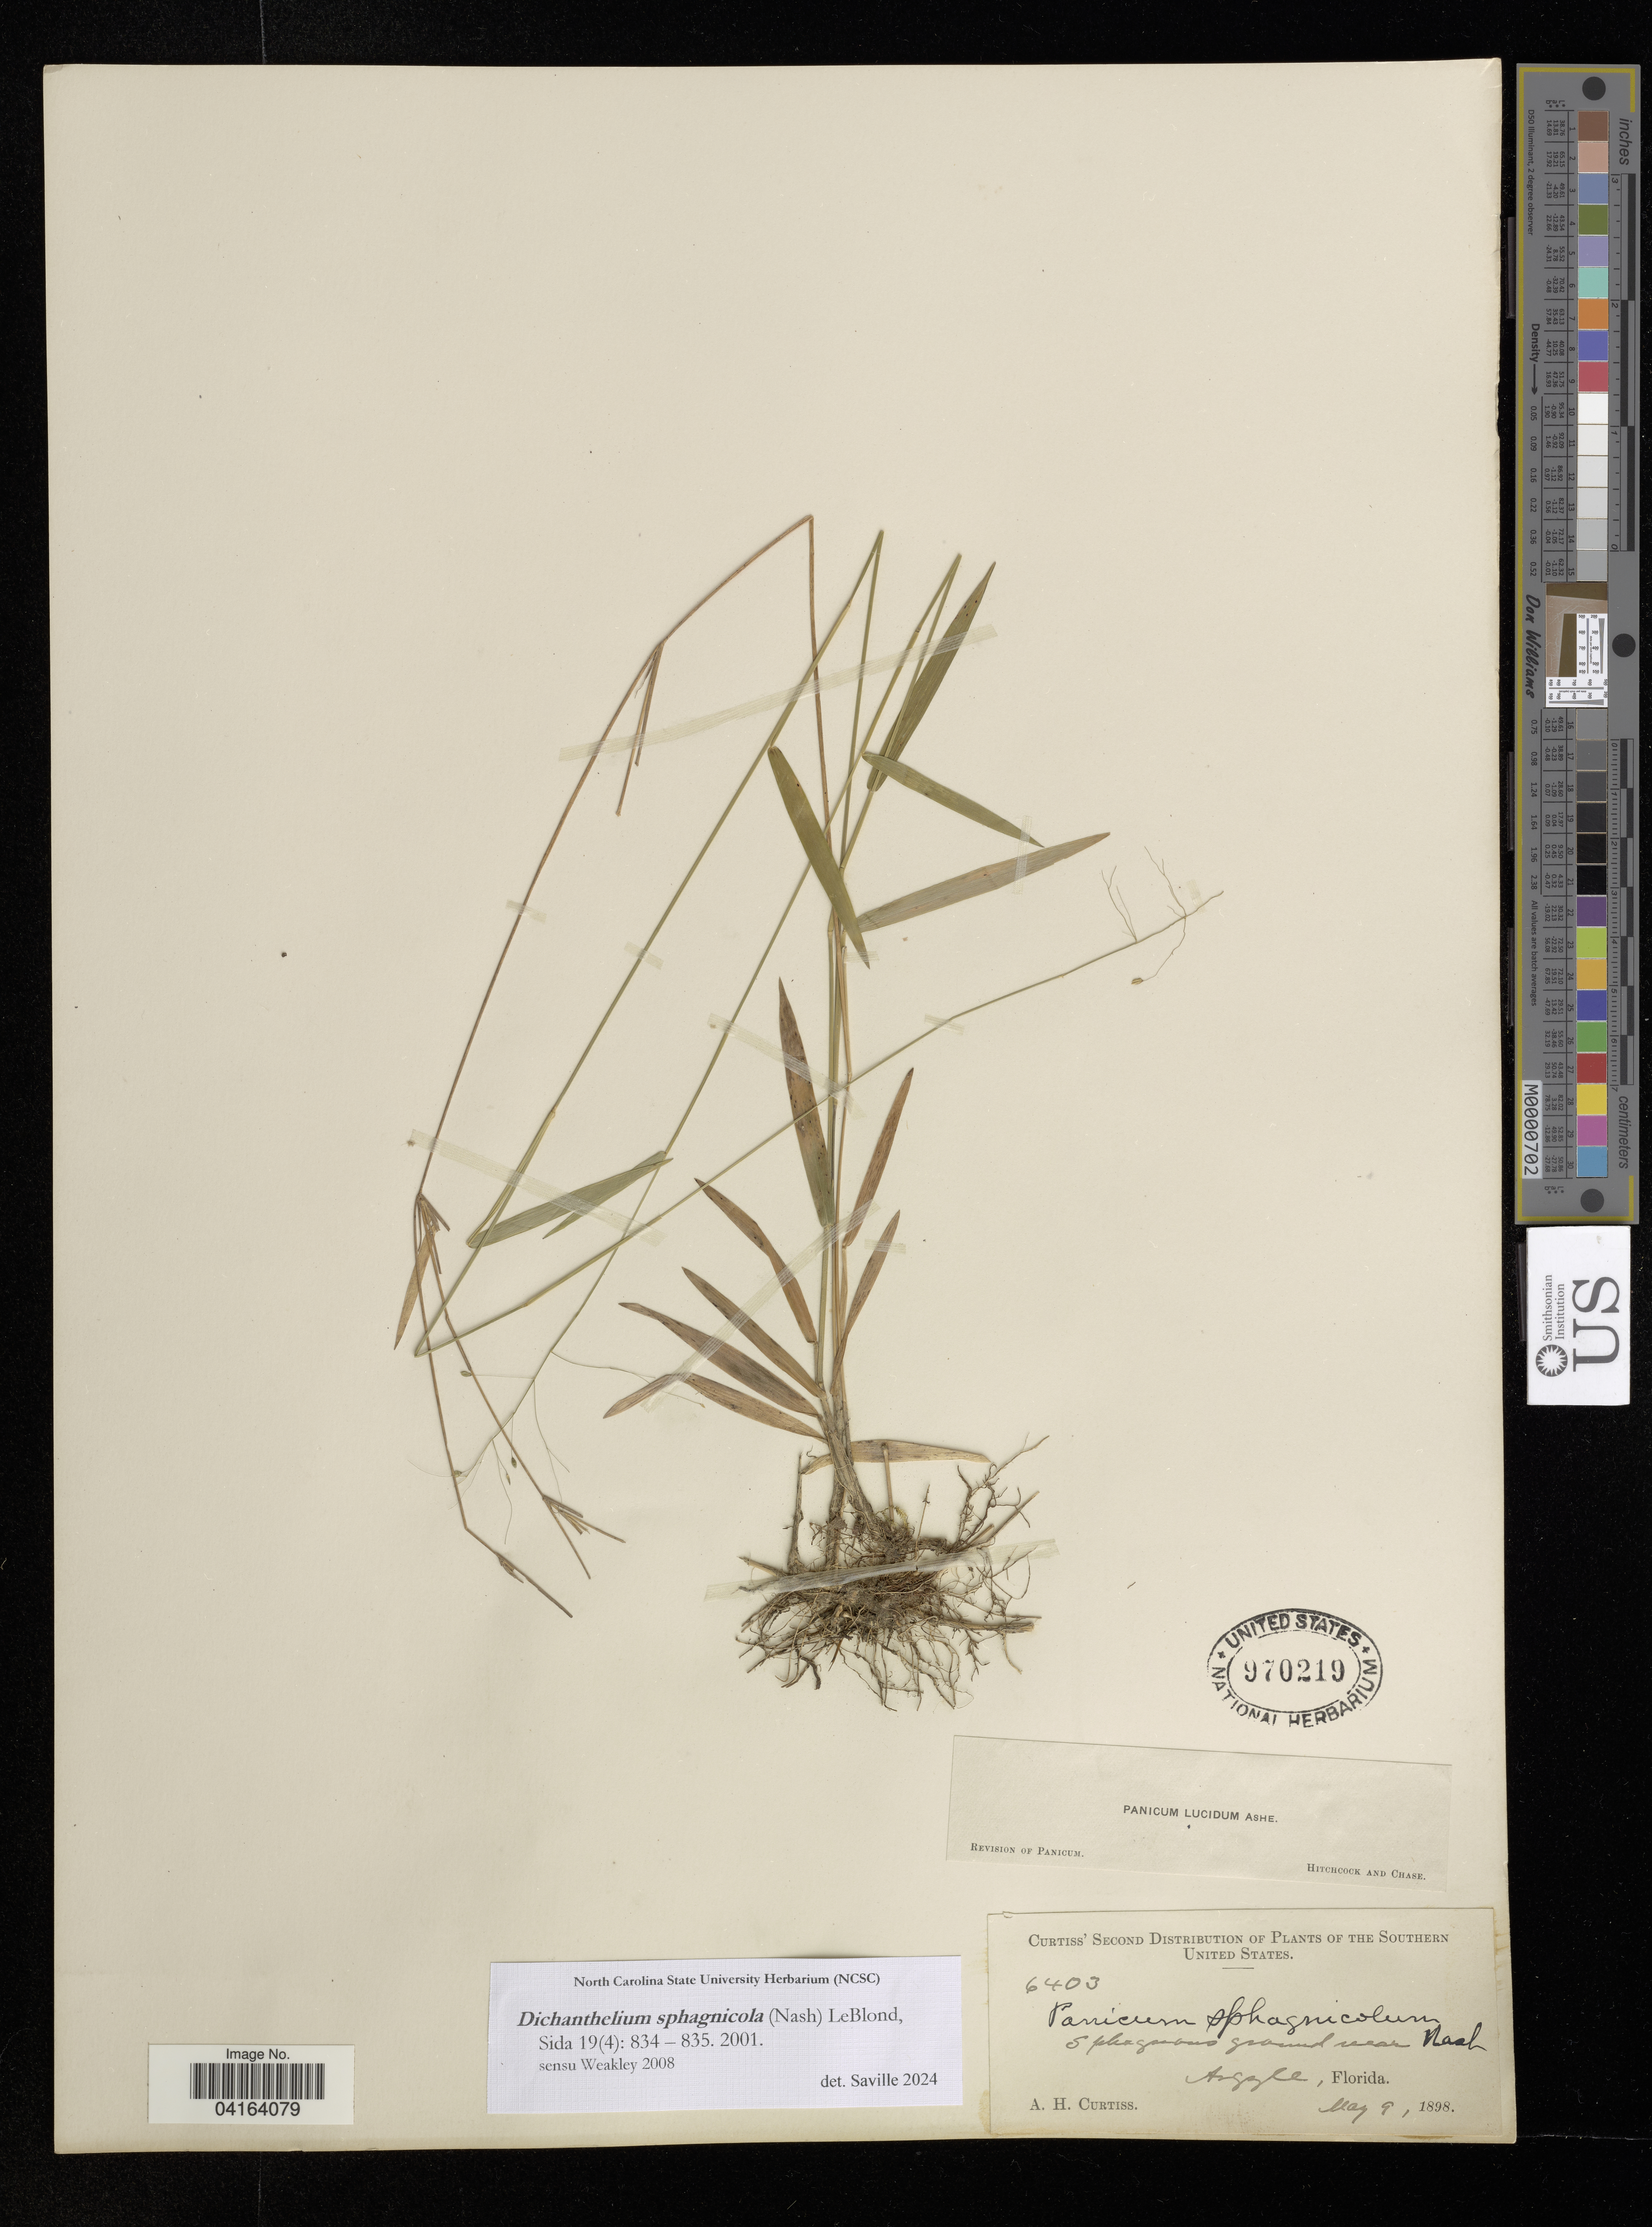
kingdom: Plantae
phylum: Tracheophyta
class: Liliopsida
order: Poales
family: Poaceae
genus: Dichanthelium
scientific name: Dichanthelium sphagnicola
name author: (Nash) LeBlond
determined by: Saville, A. C., (NCSC), North Carolina State University (UNITED STATES)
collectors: A. H. Curtiss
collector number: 6403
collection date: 1898-05-09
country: United States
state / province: Florida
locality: Argyle.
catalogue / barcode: US 970219